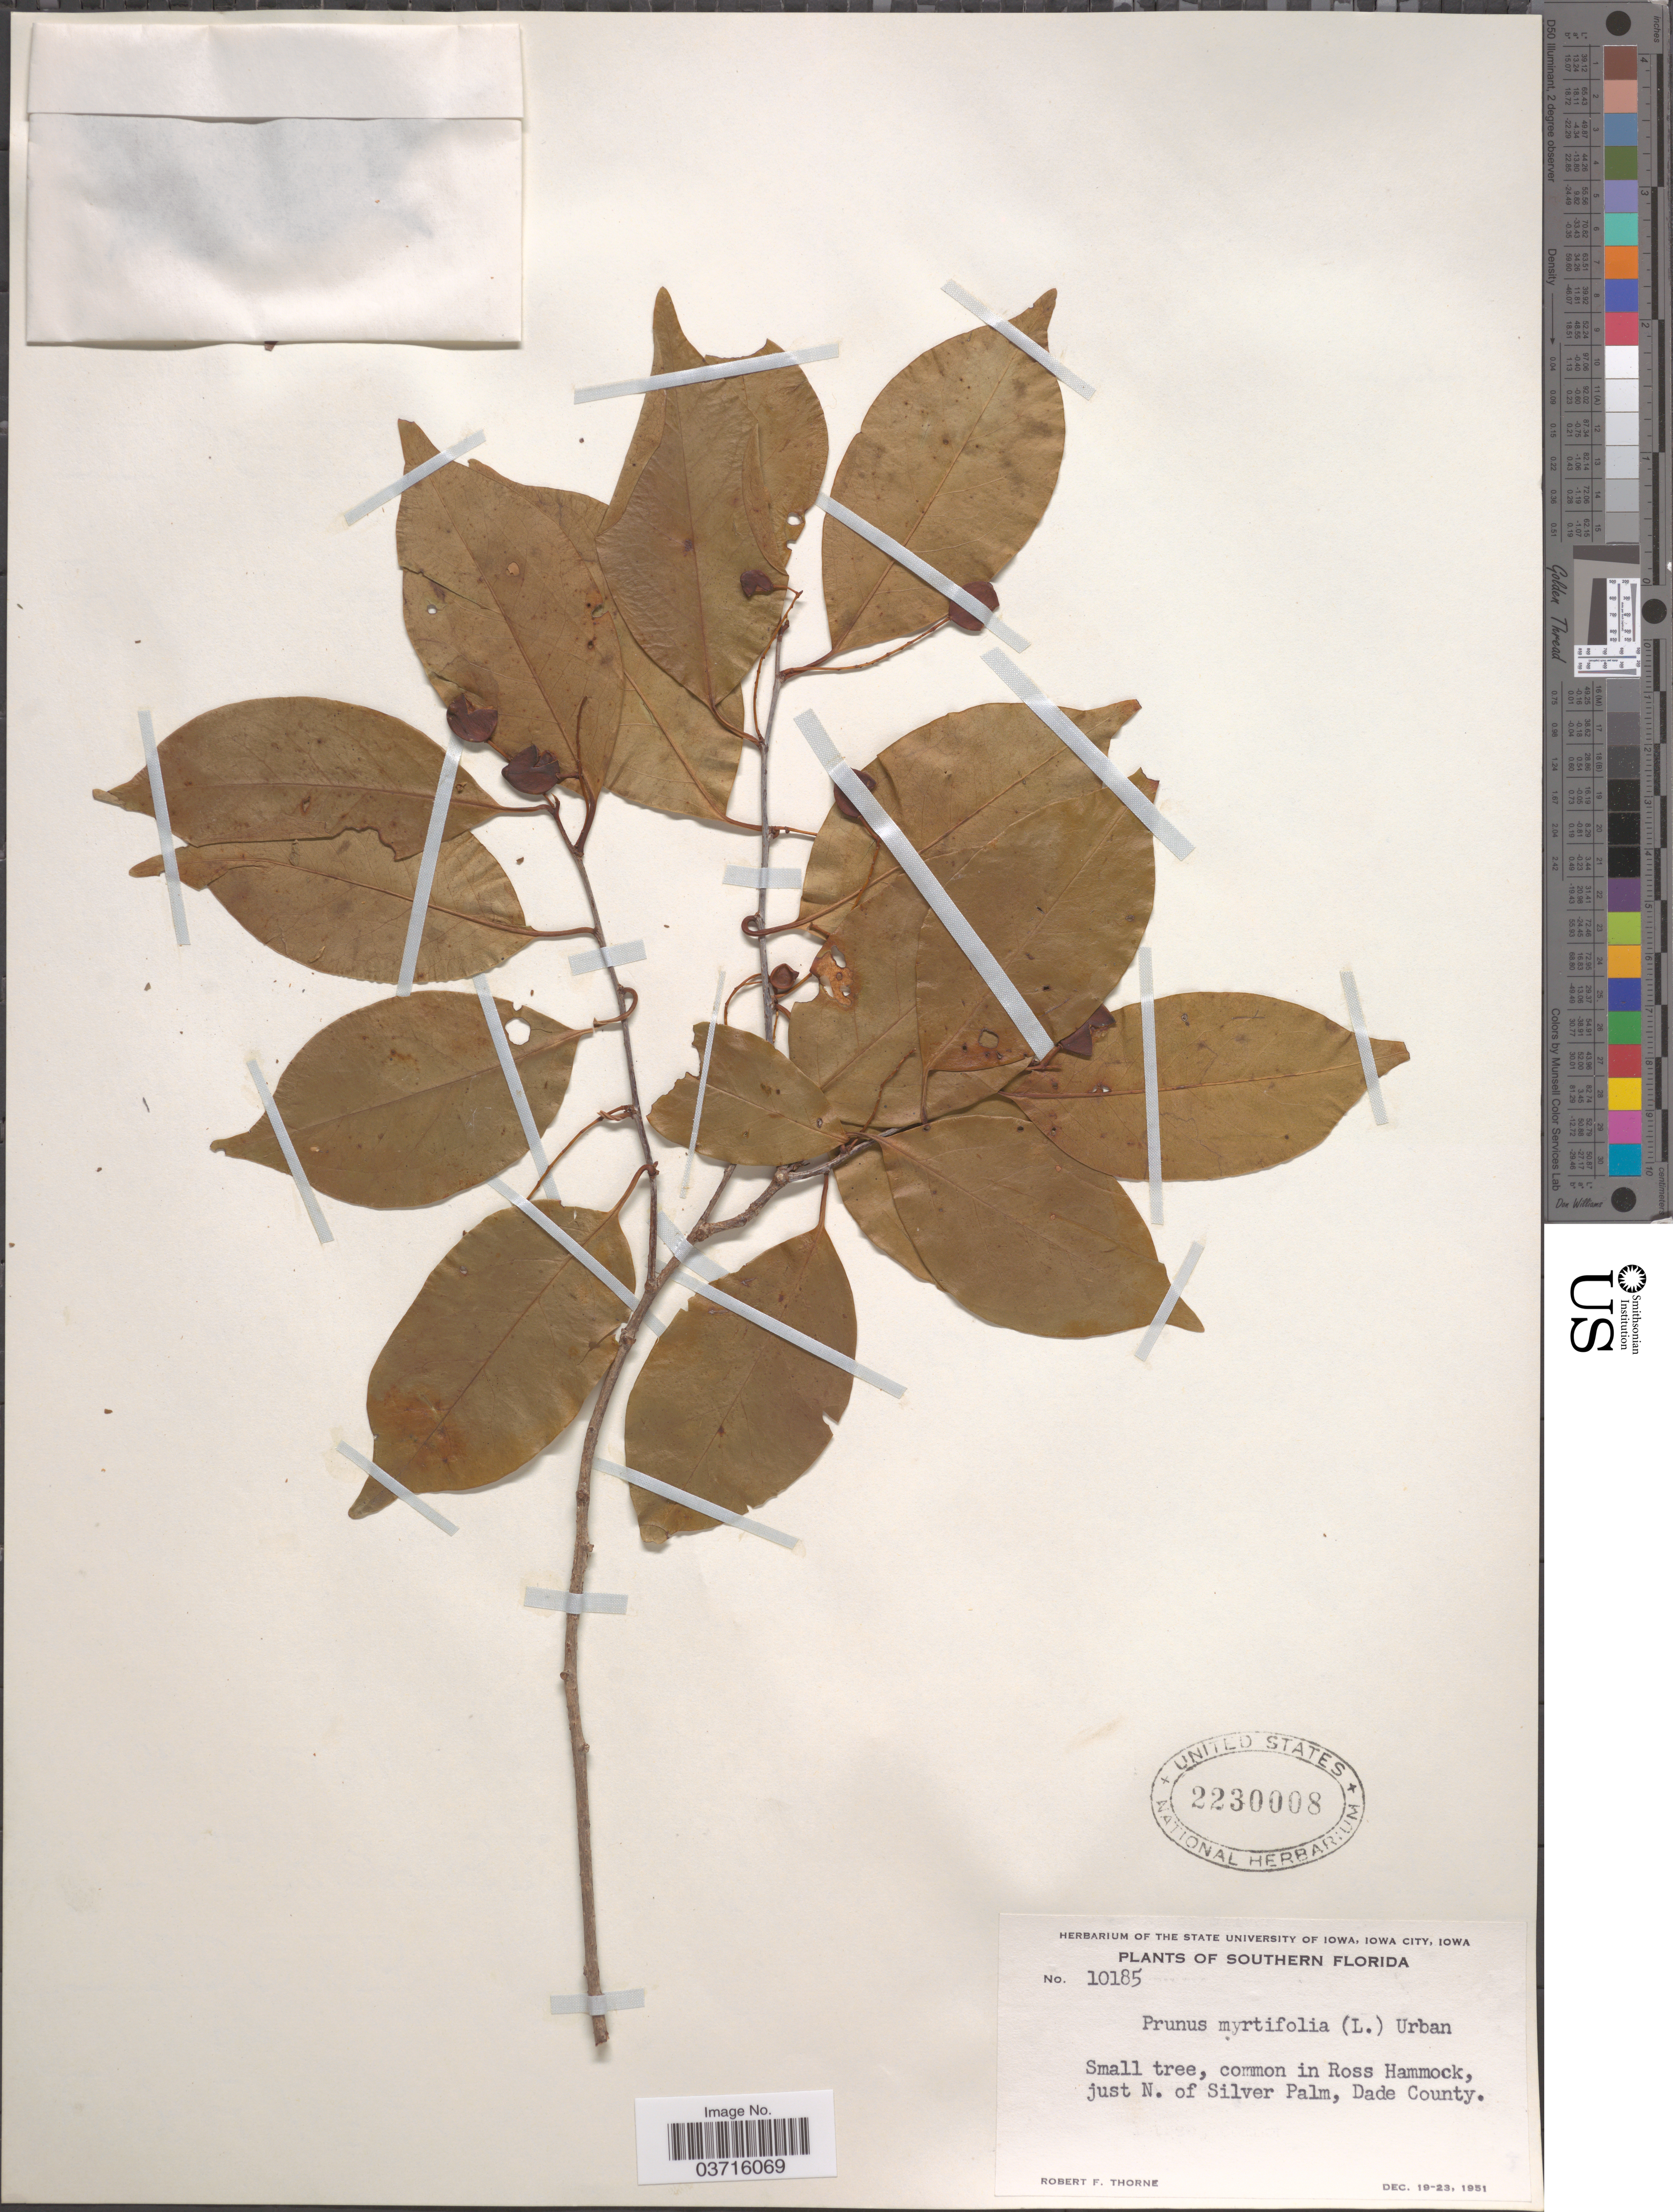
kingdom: Plantae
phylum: Tracheophyta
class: Magnoliopsida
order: Rosales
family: Rosaceae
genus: Prunus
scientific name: Prunus murrayana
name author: E.J. Palmer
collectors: R. F. Thorne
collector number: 10185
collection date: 1951-12-19/1951-12-23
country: United States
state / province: Florida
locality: Southern Florida. Common in Ross Hammock, just N. of Silver Palm, Dade County.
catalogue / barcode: US 2230008